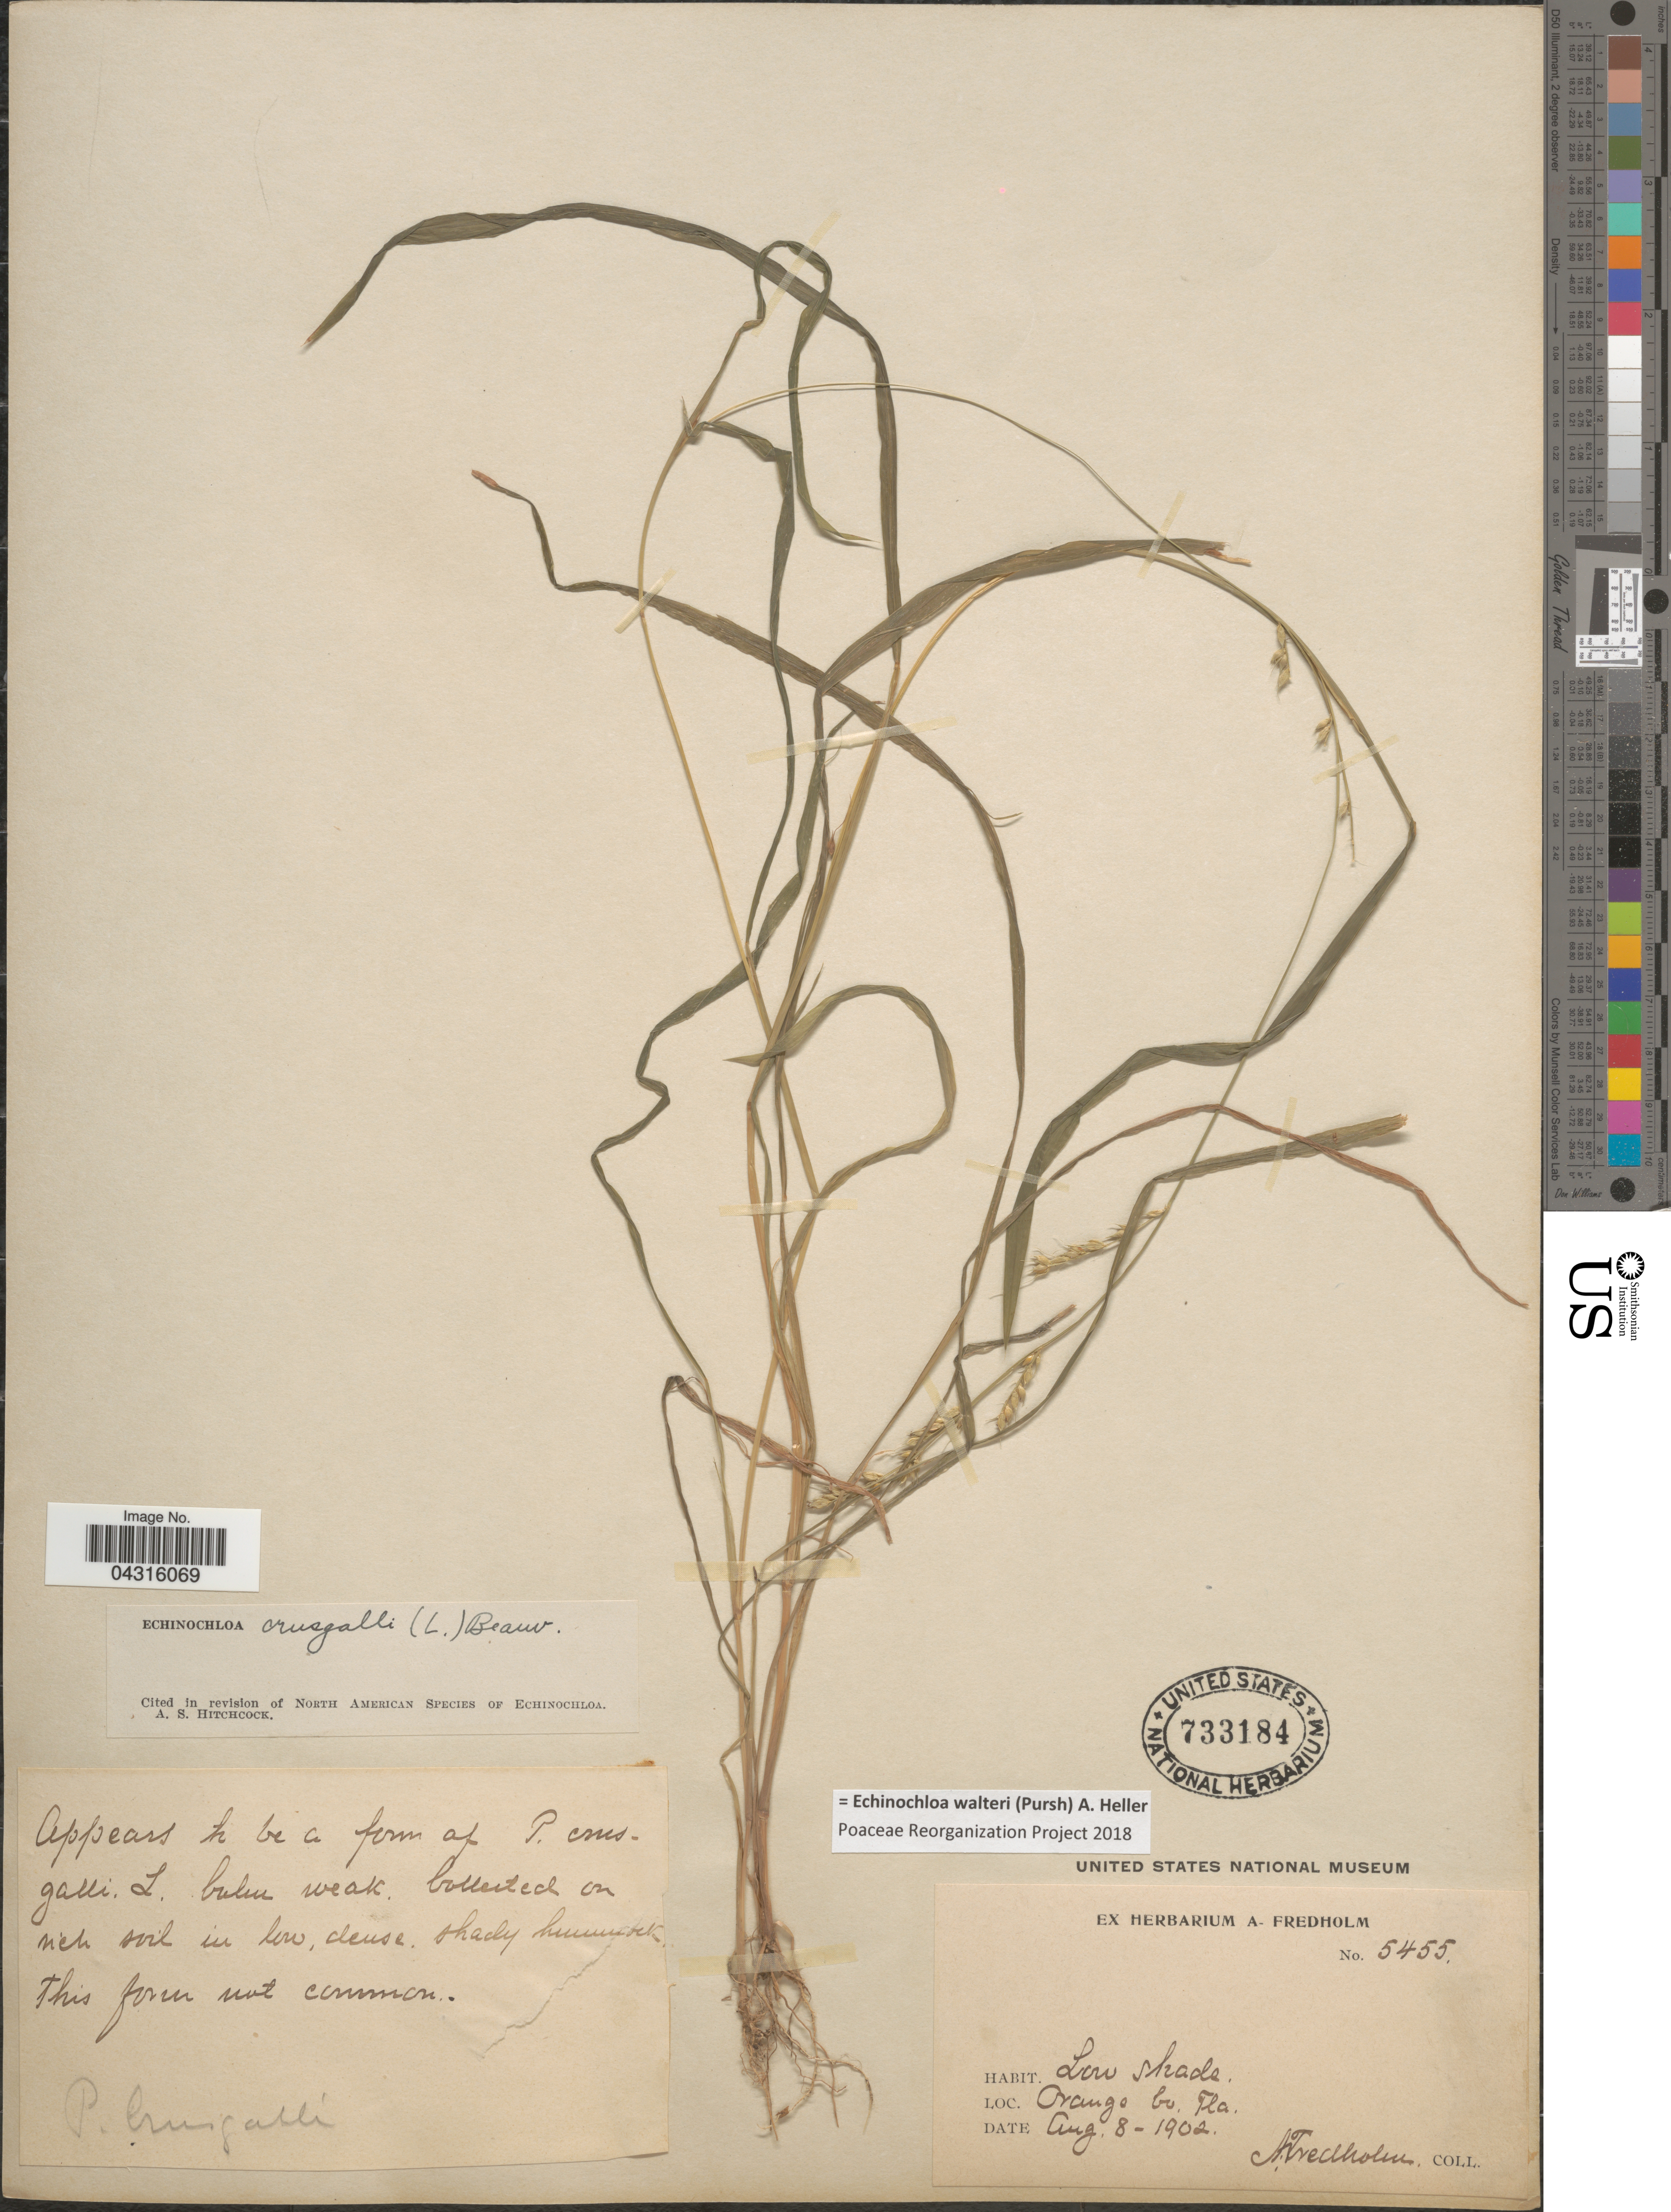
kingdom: Plantae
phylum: Tracheophyta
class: Liliopsida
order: Poales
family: Poaceae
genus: Echinochloa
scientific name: Echinochloa walteri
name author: (Pursh) A. Heller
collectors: A. Fredholm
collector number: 5455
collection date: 1902-08-08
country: United States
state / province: Florida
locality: Orange Co.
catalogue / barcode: US 733184